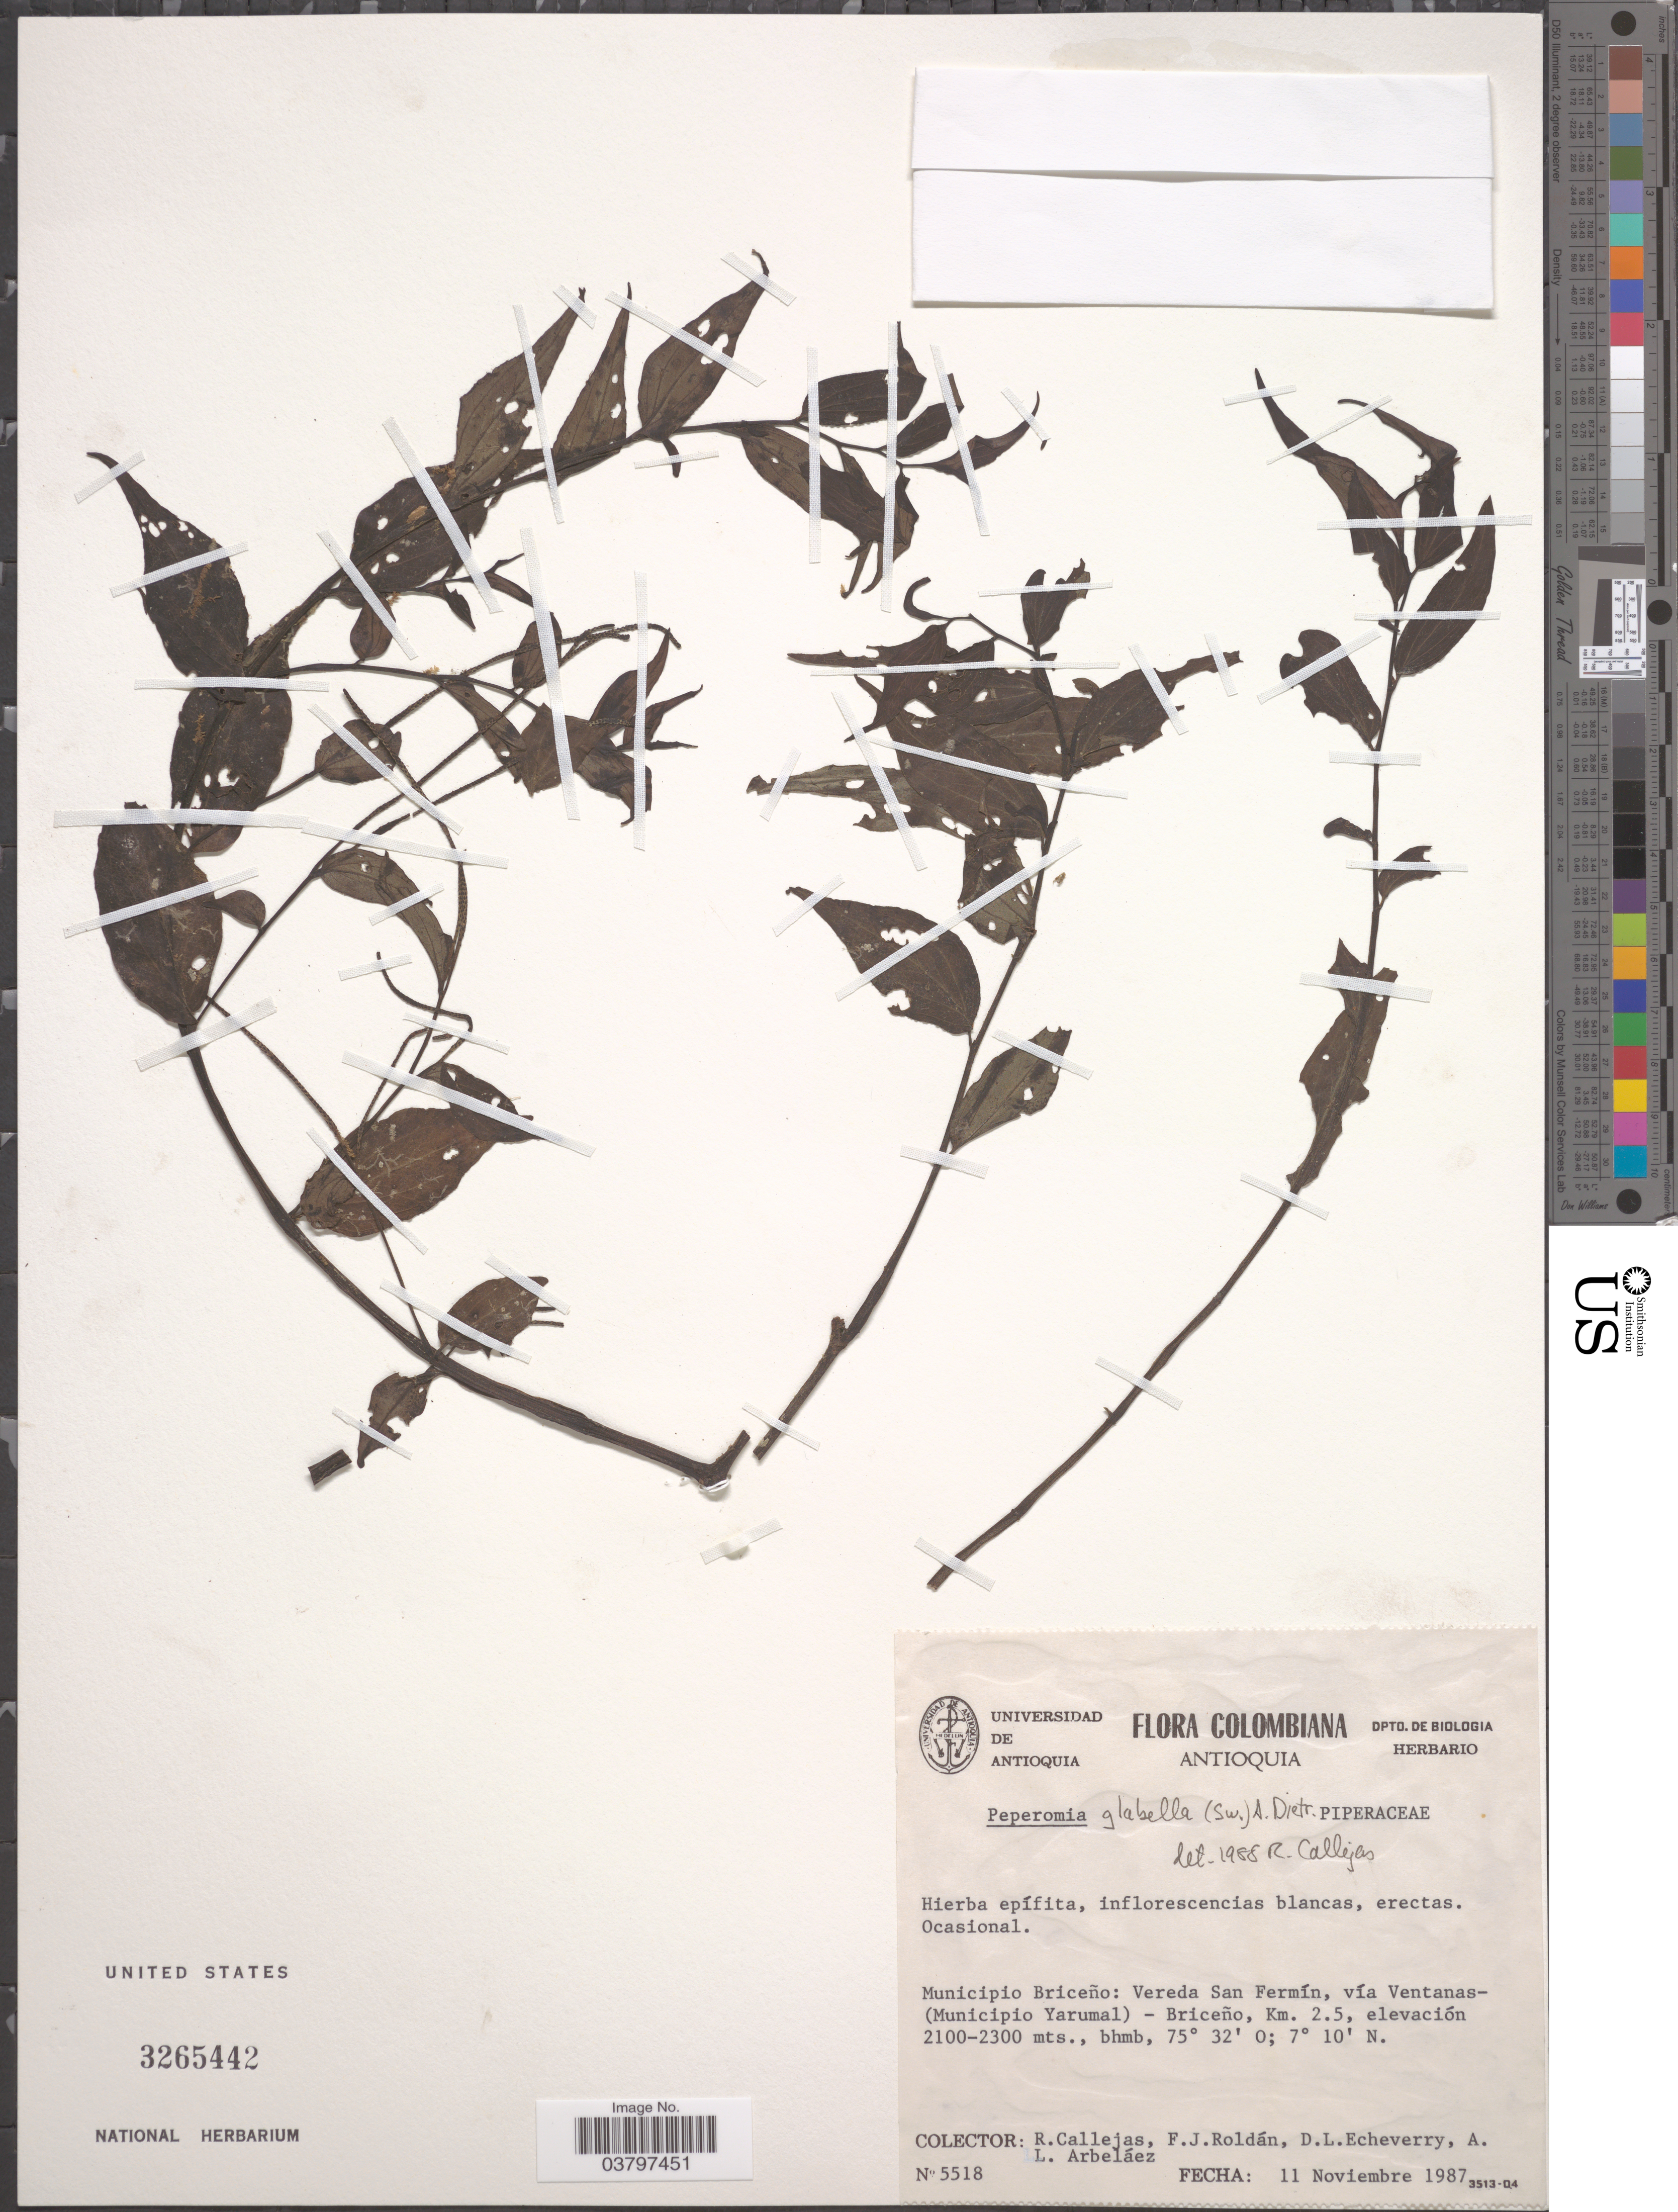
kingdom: Plantae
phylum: Tracheophyta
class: Magnoliopsida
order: Piperales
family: Piperaceae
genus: Peperomia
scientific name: Peperomia glabella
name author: (Sw.) A. Dietr.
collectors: R. Callejas, F. J. Roldán, D. Echeverry & A. Arbeláez Alvarez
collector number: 5518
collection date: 1987-11-11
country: Colombia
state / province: Antioquia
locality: Municipio Briceño: Vereda San Fermín, vía Ventanas-(Municipio Yarumal) - Briceño, Km. 2.5.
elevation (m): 2100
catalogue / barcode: US 3265442